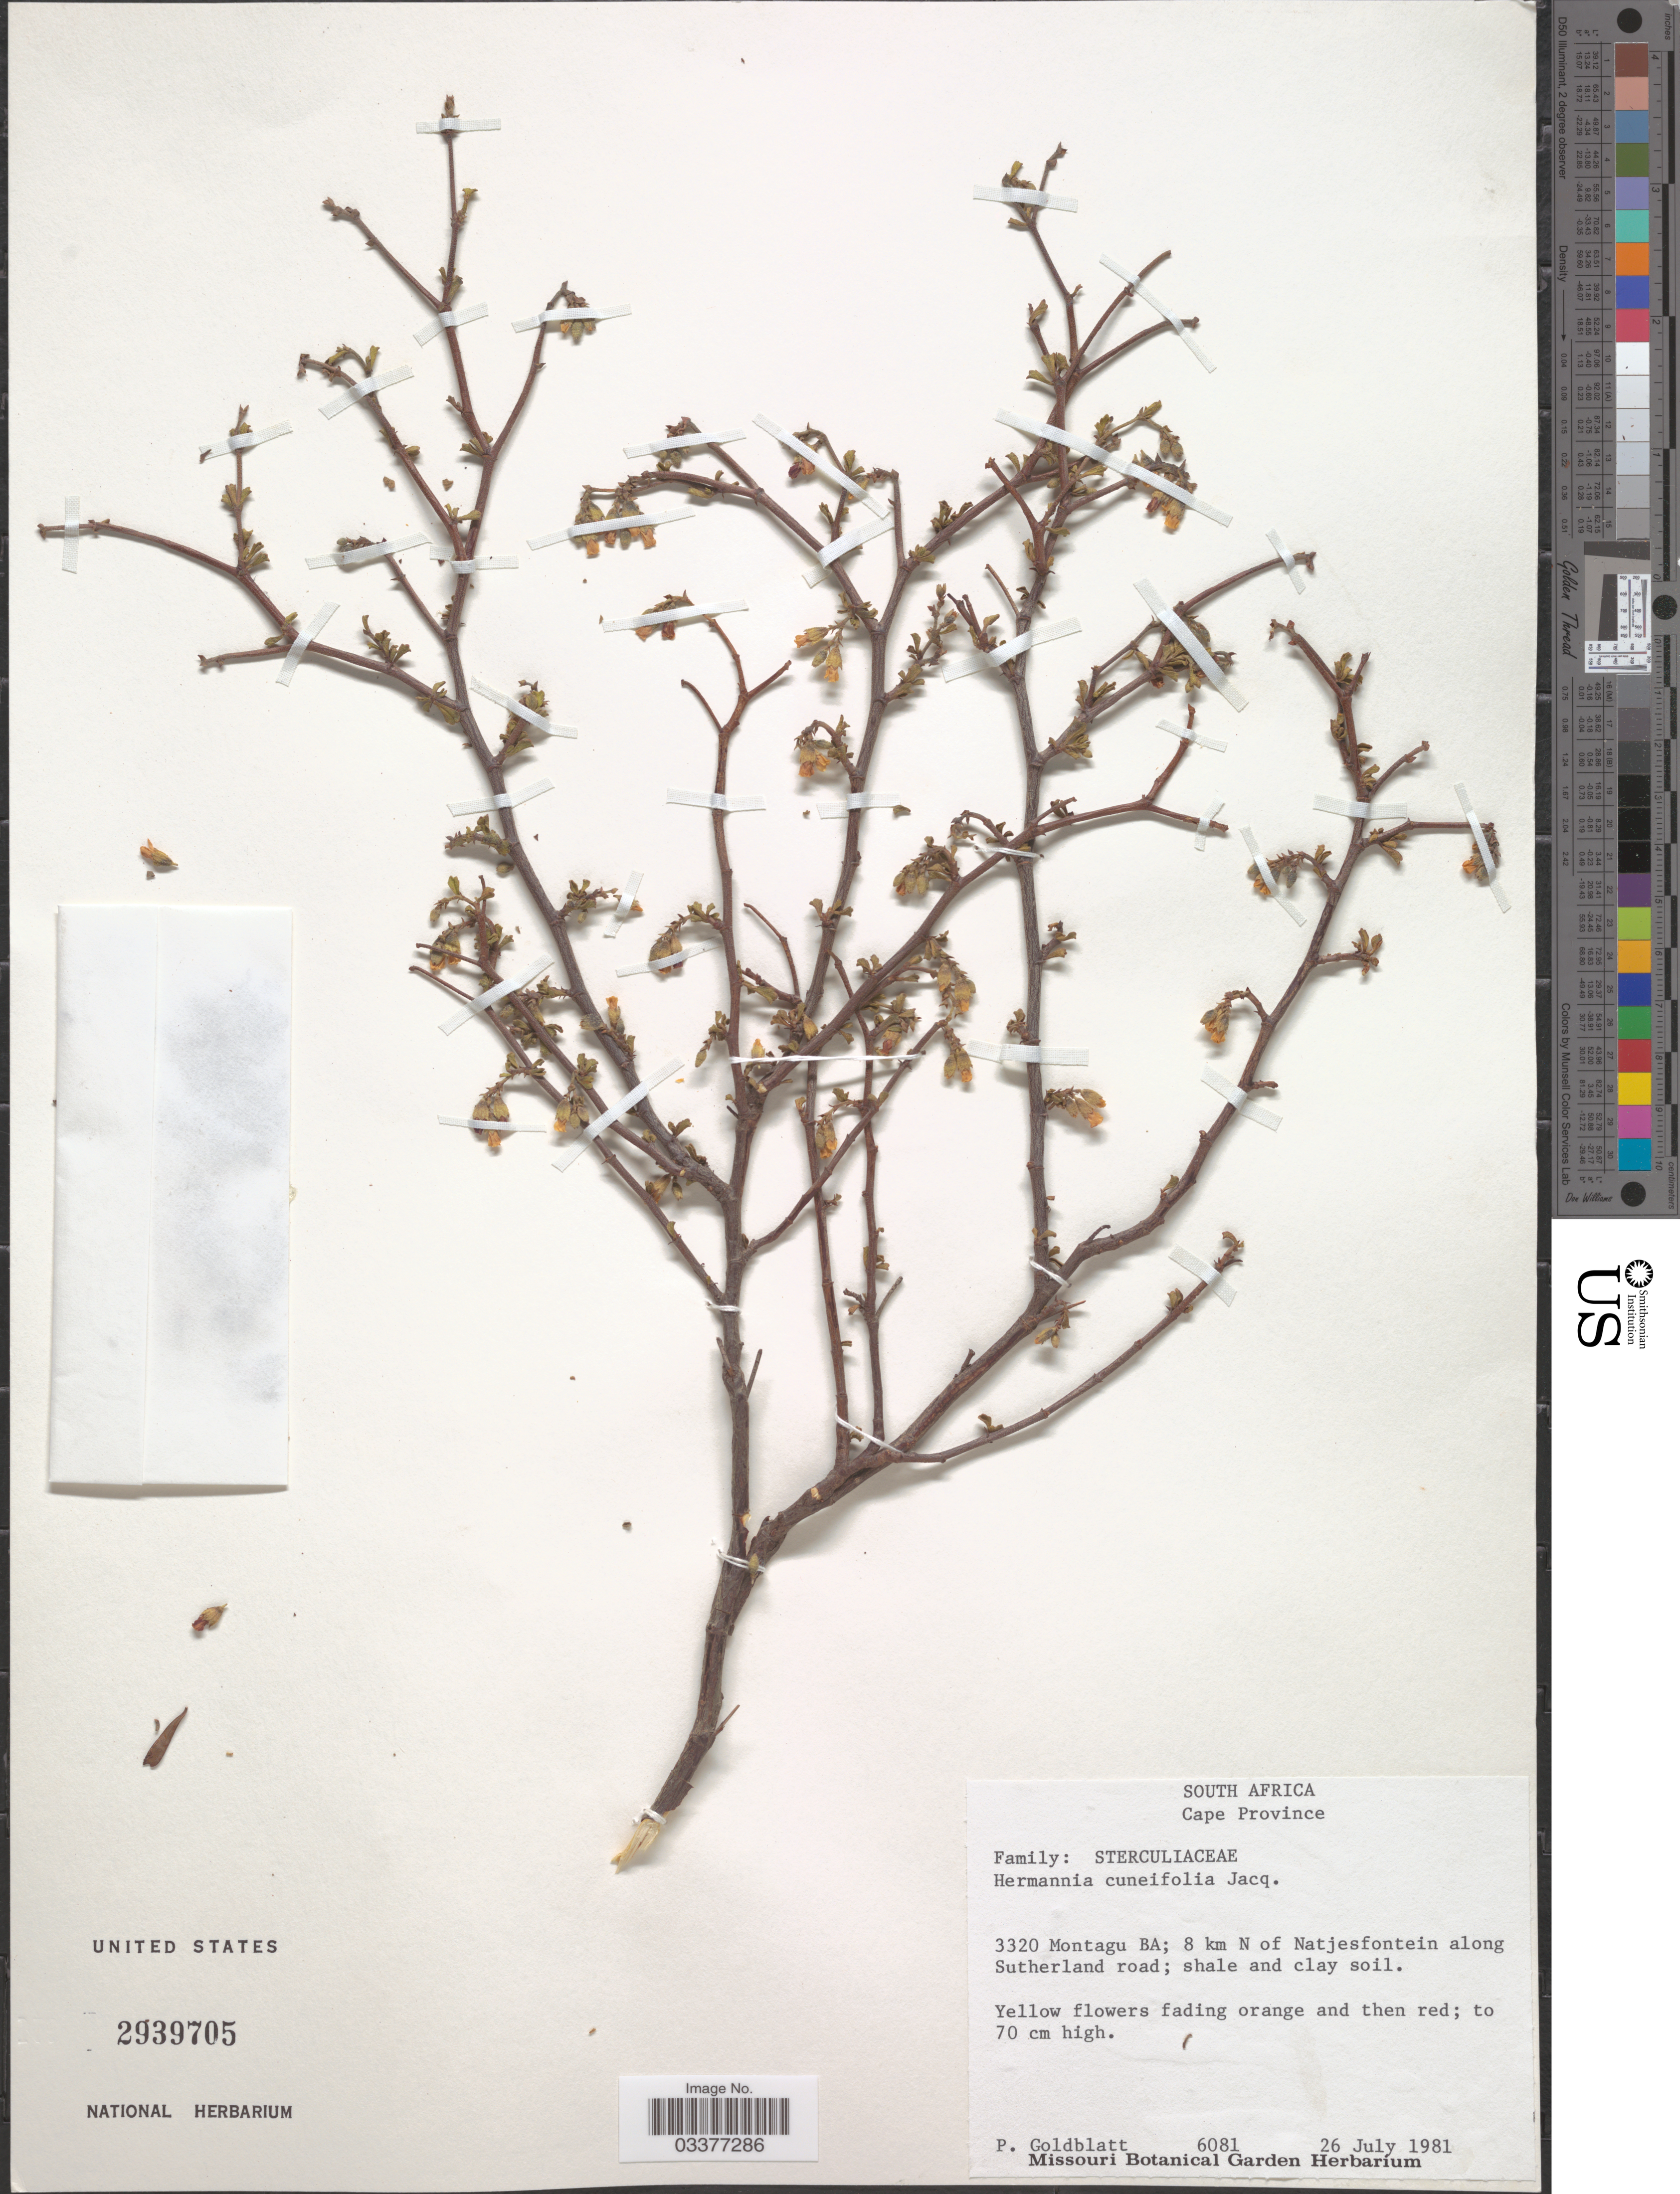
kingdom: Plantae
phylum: Tracheophyta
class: Magnoliopsida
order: Malvales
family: Malvaceae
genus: Hermannia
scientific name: Hermannia cuneifolia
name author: Jacq.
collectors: P. Goldblatt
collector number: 6081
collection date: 1981-07-26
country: South Africa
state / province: Western Cape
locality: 3320 Montagu BA; 8 km N of Natjesfontein along Sutherland road.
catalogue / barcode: US 2939705